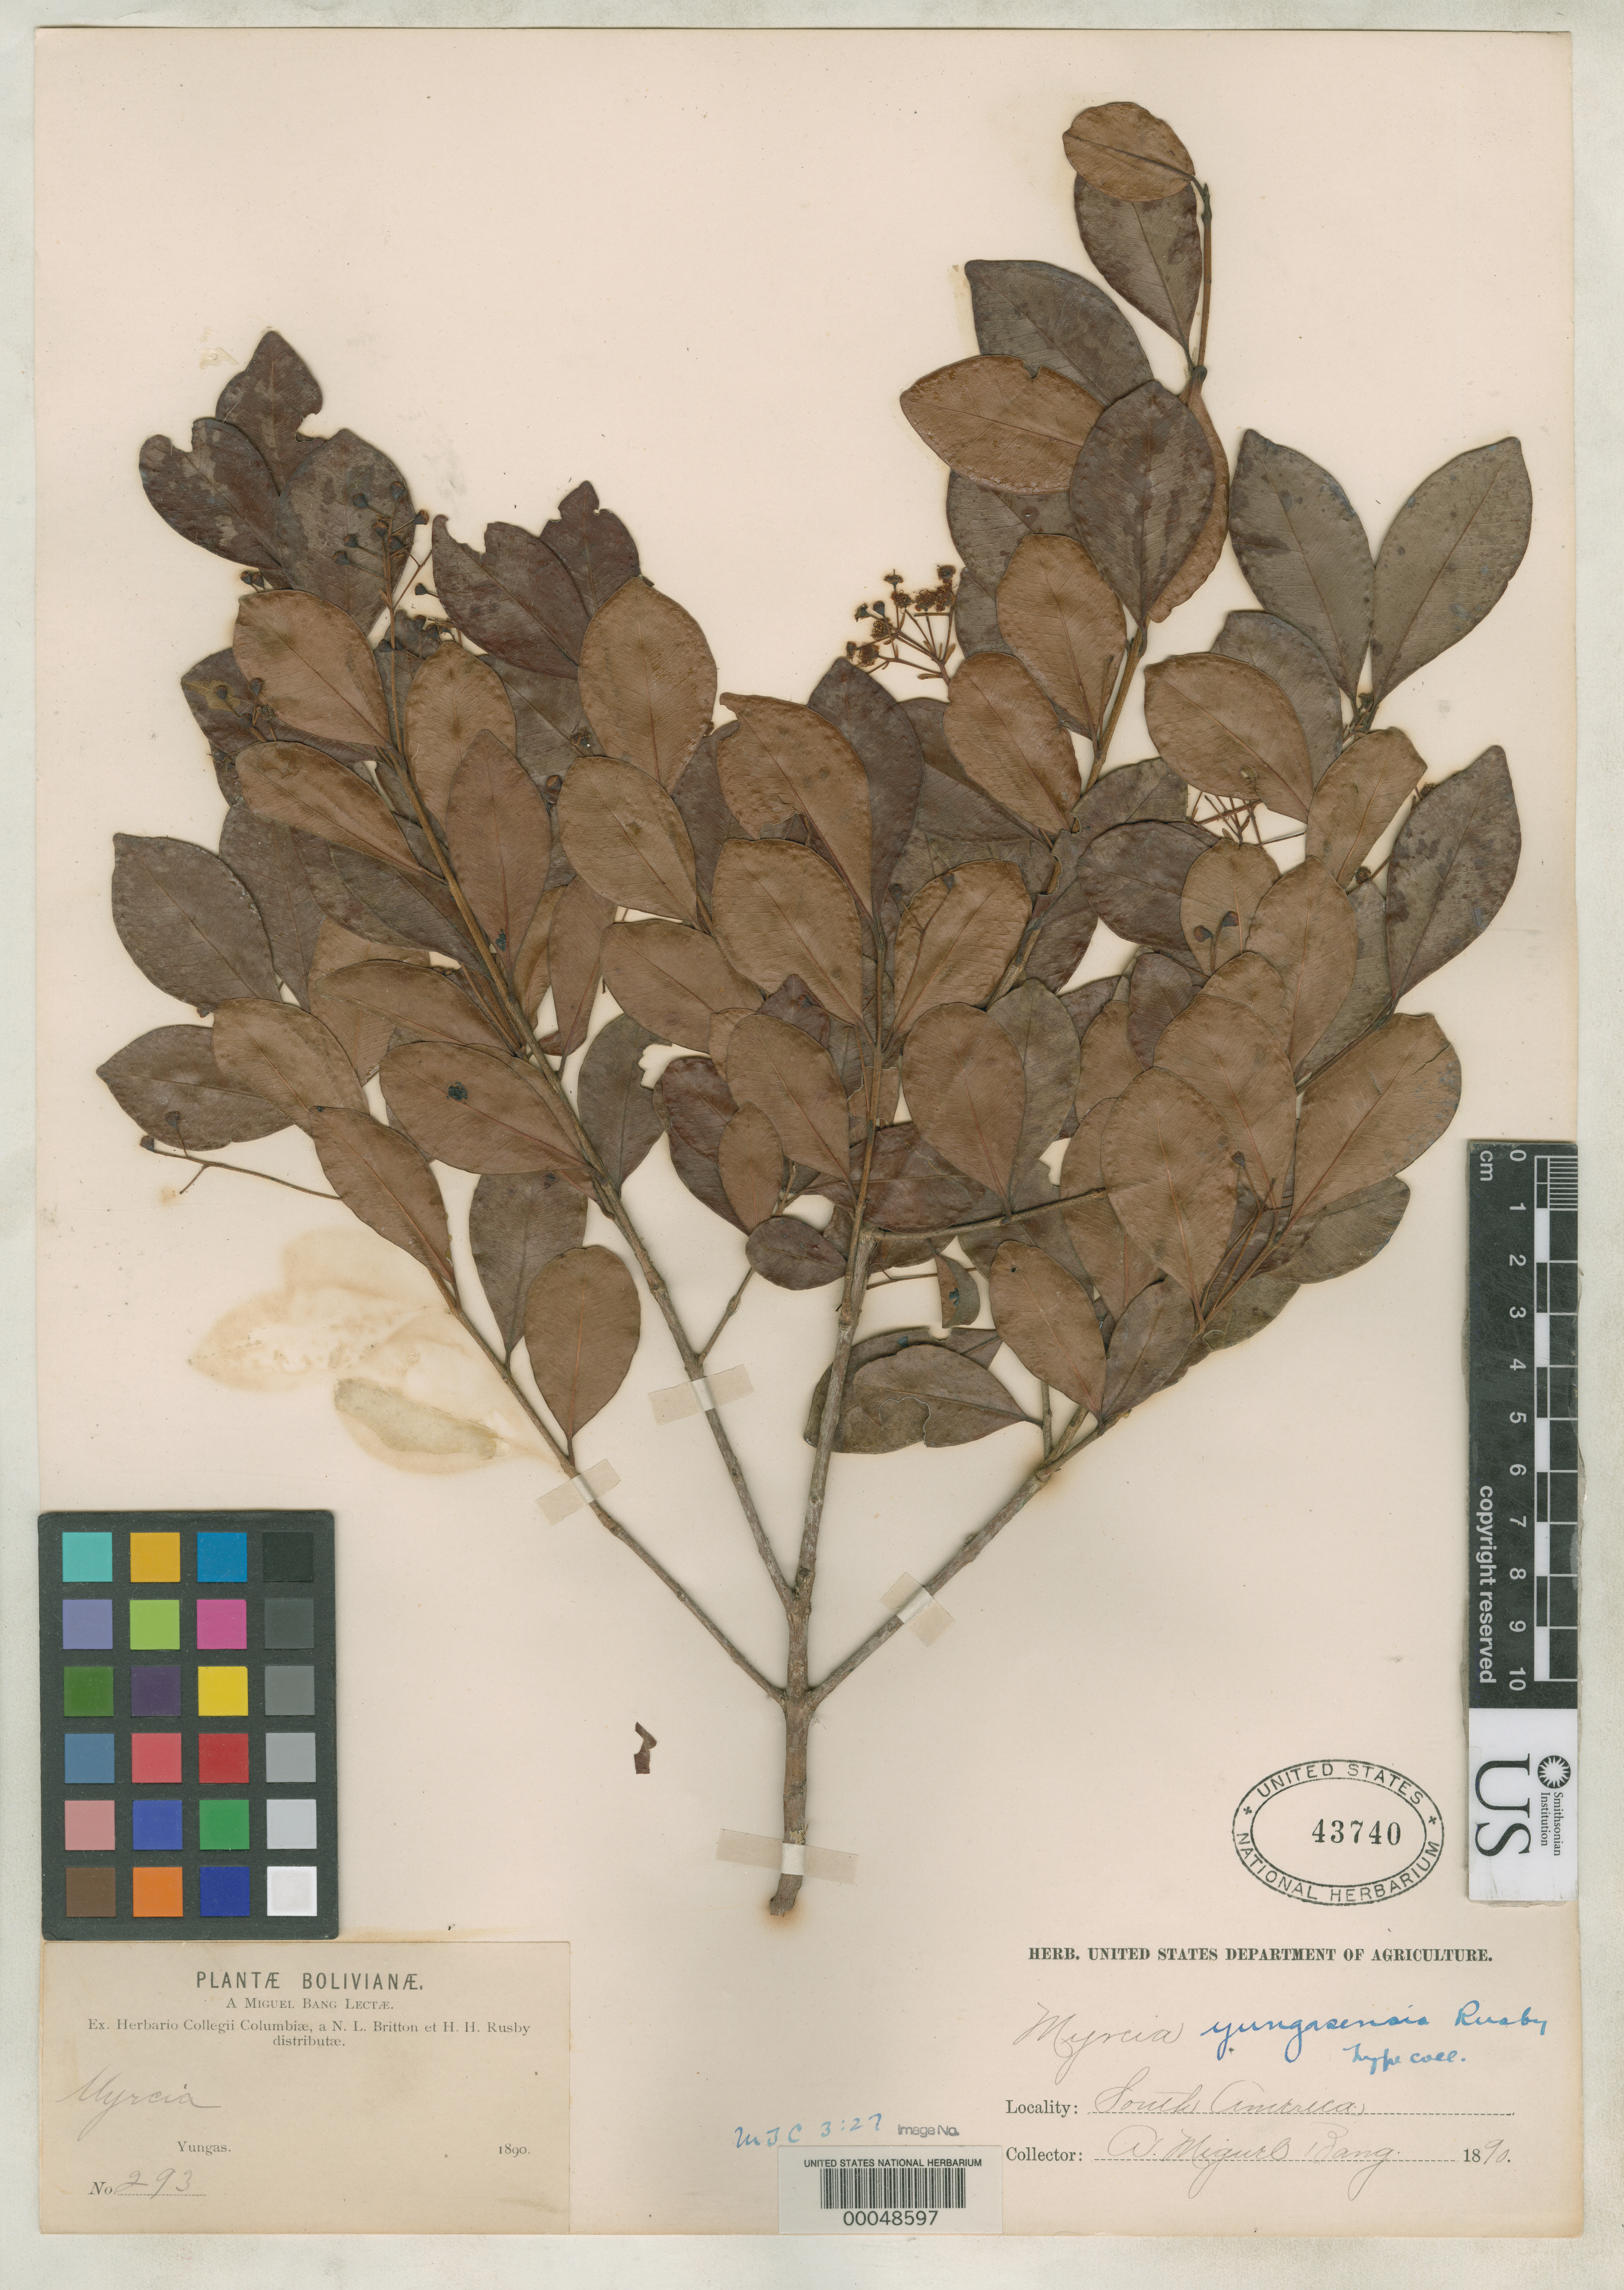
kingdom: Plantae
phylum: Tracheophyta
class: Magnoliopsida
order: Myrtales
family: Myrtaceae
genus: Myrcia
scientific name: Myrcia yungasensis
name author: Rusby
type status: Isotype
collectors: M. Bang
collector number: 293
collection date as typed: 1890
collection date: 1890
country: Bolivia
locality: Yungas.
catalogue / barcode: US 43740